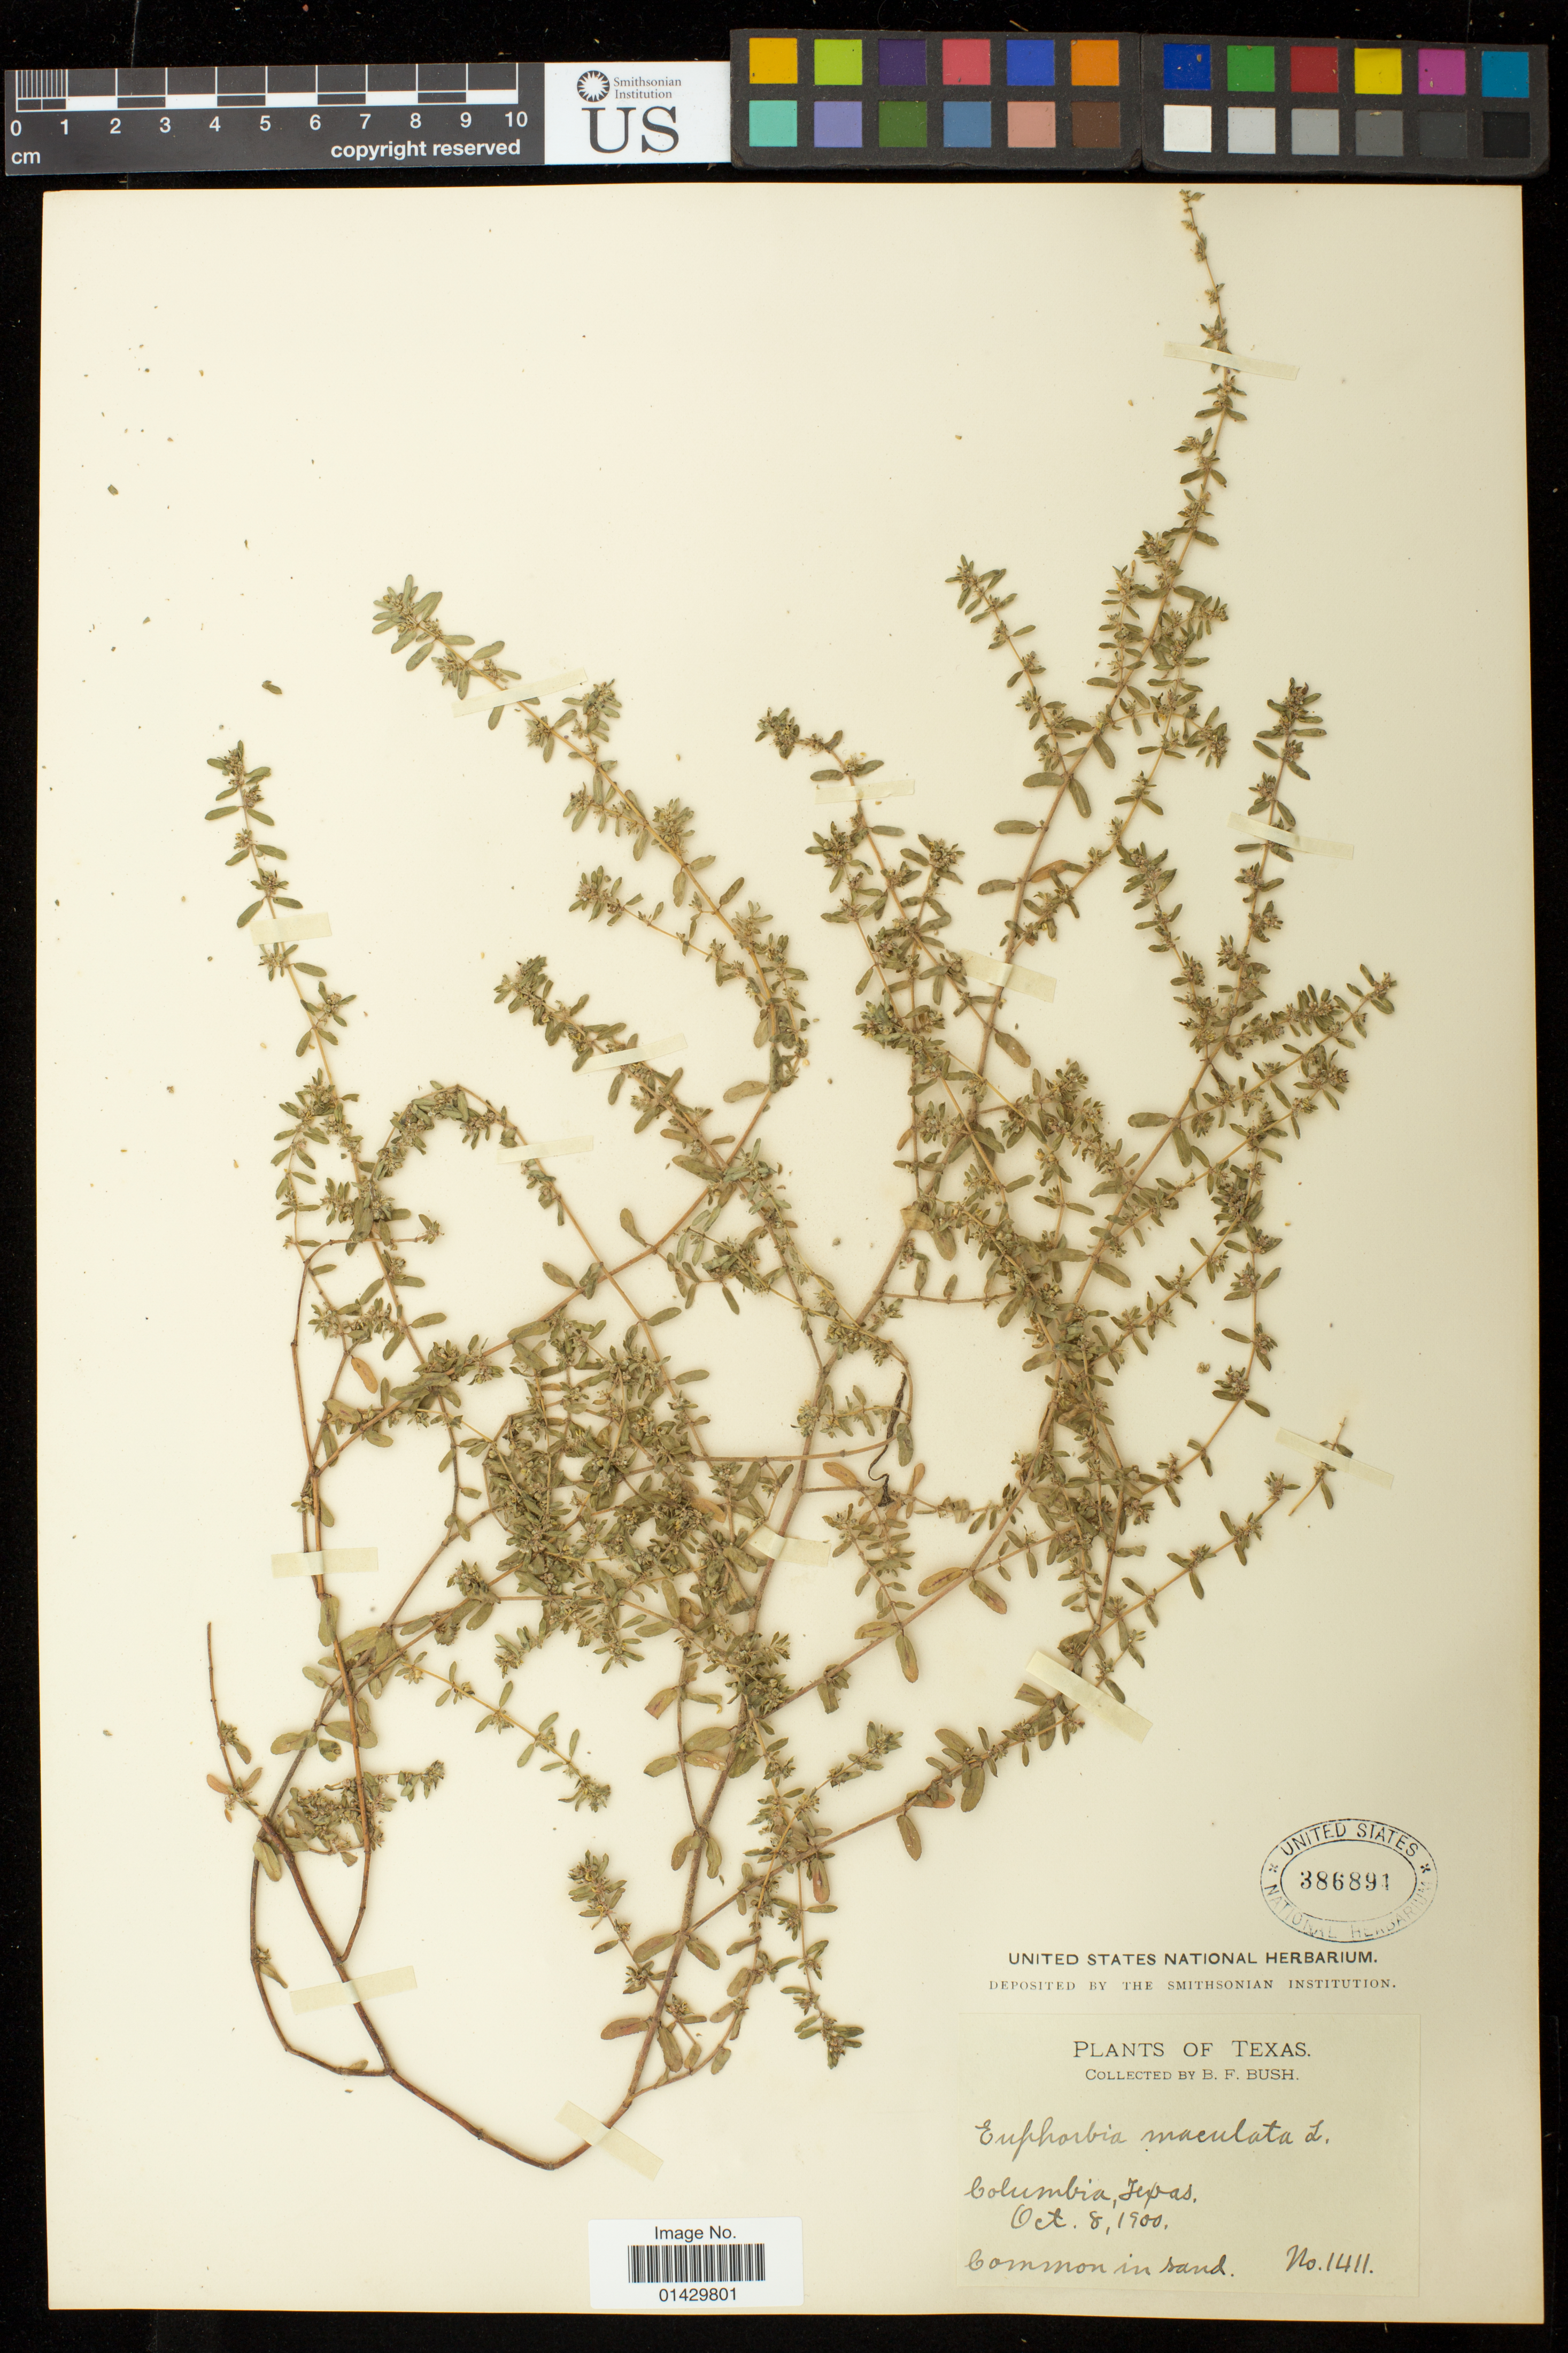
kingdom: Plantae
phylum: Tracheophyta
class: Magnoliopsida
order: Malpighiales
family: Euphorbiaceae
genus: Euphorbia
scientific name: Euphorbia maculata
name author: L.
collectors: B. F. Bush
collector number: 1411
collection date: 1900-10-08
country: United States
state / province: Texas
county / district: Brazoria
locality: Columbia, Texas.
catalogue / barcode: US 386891